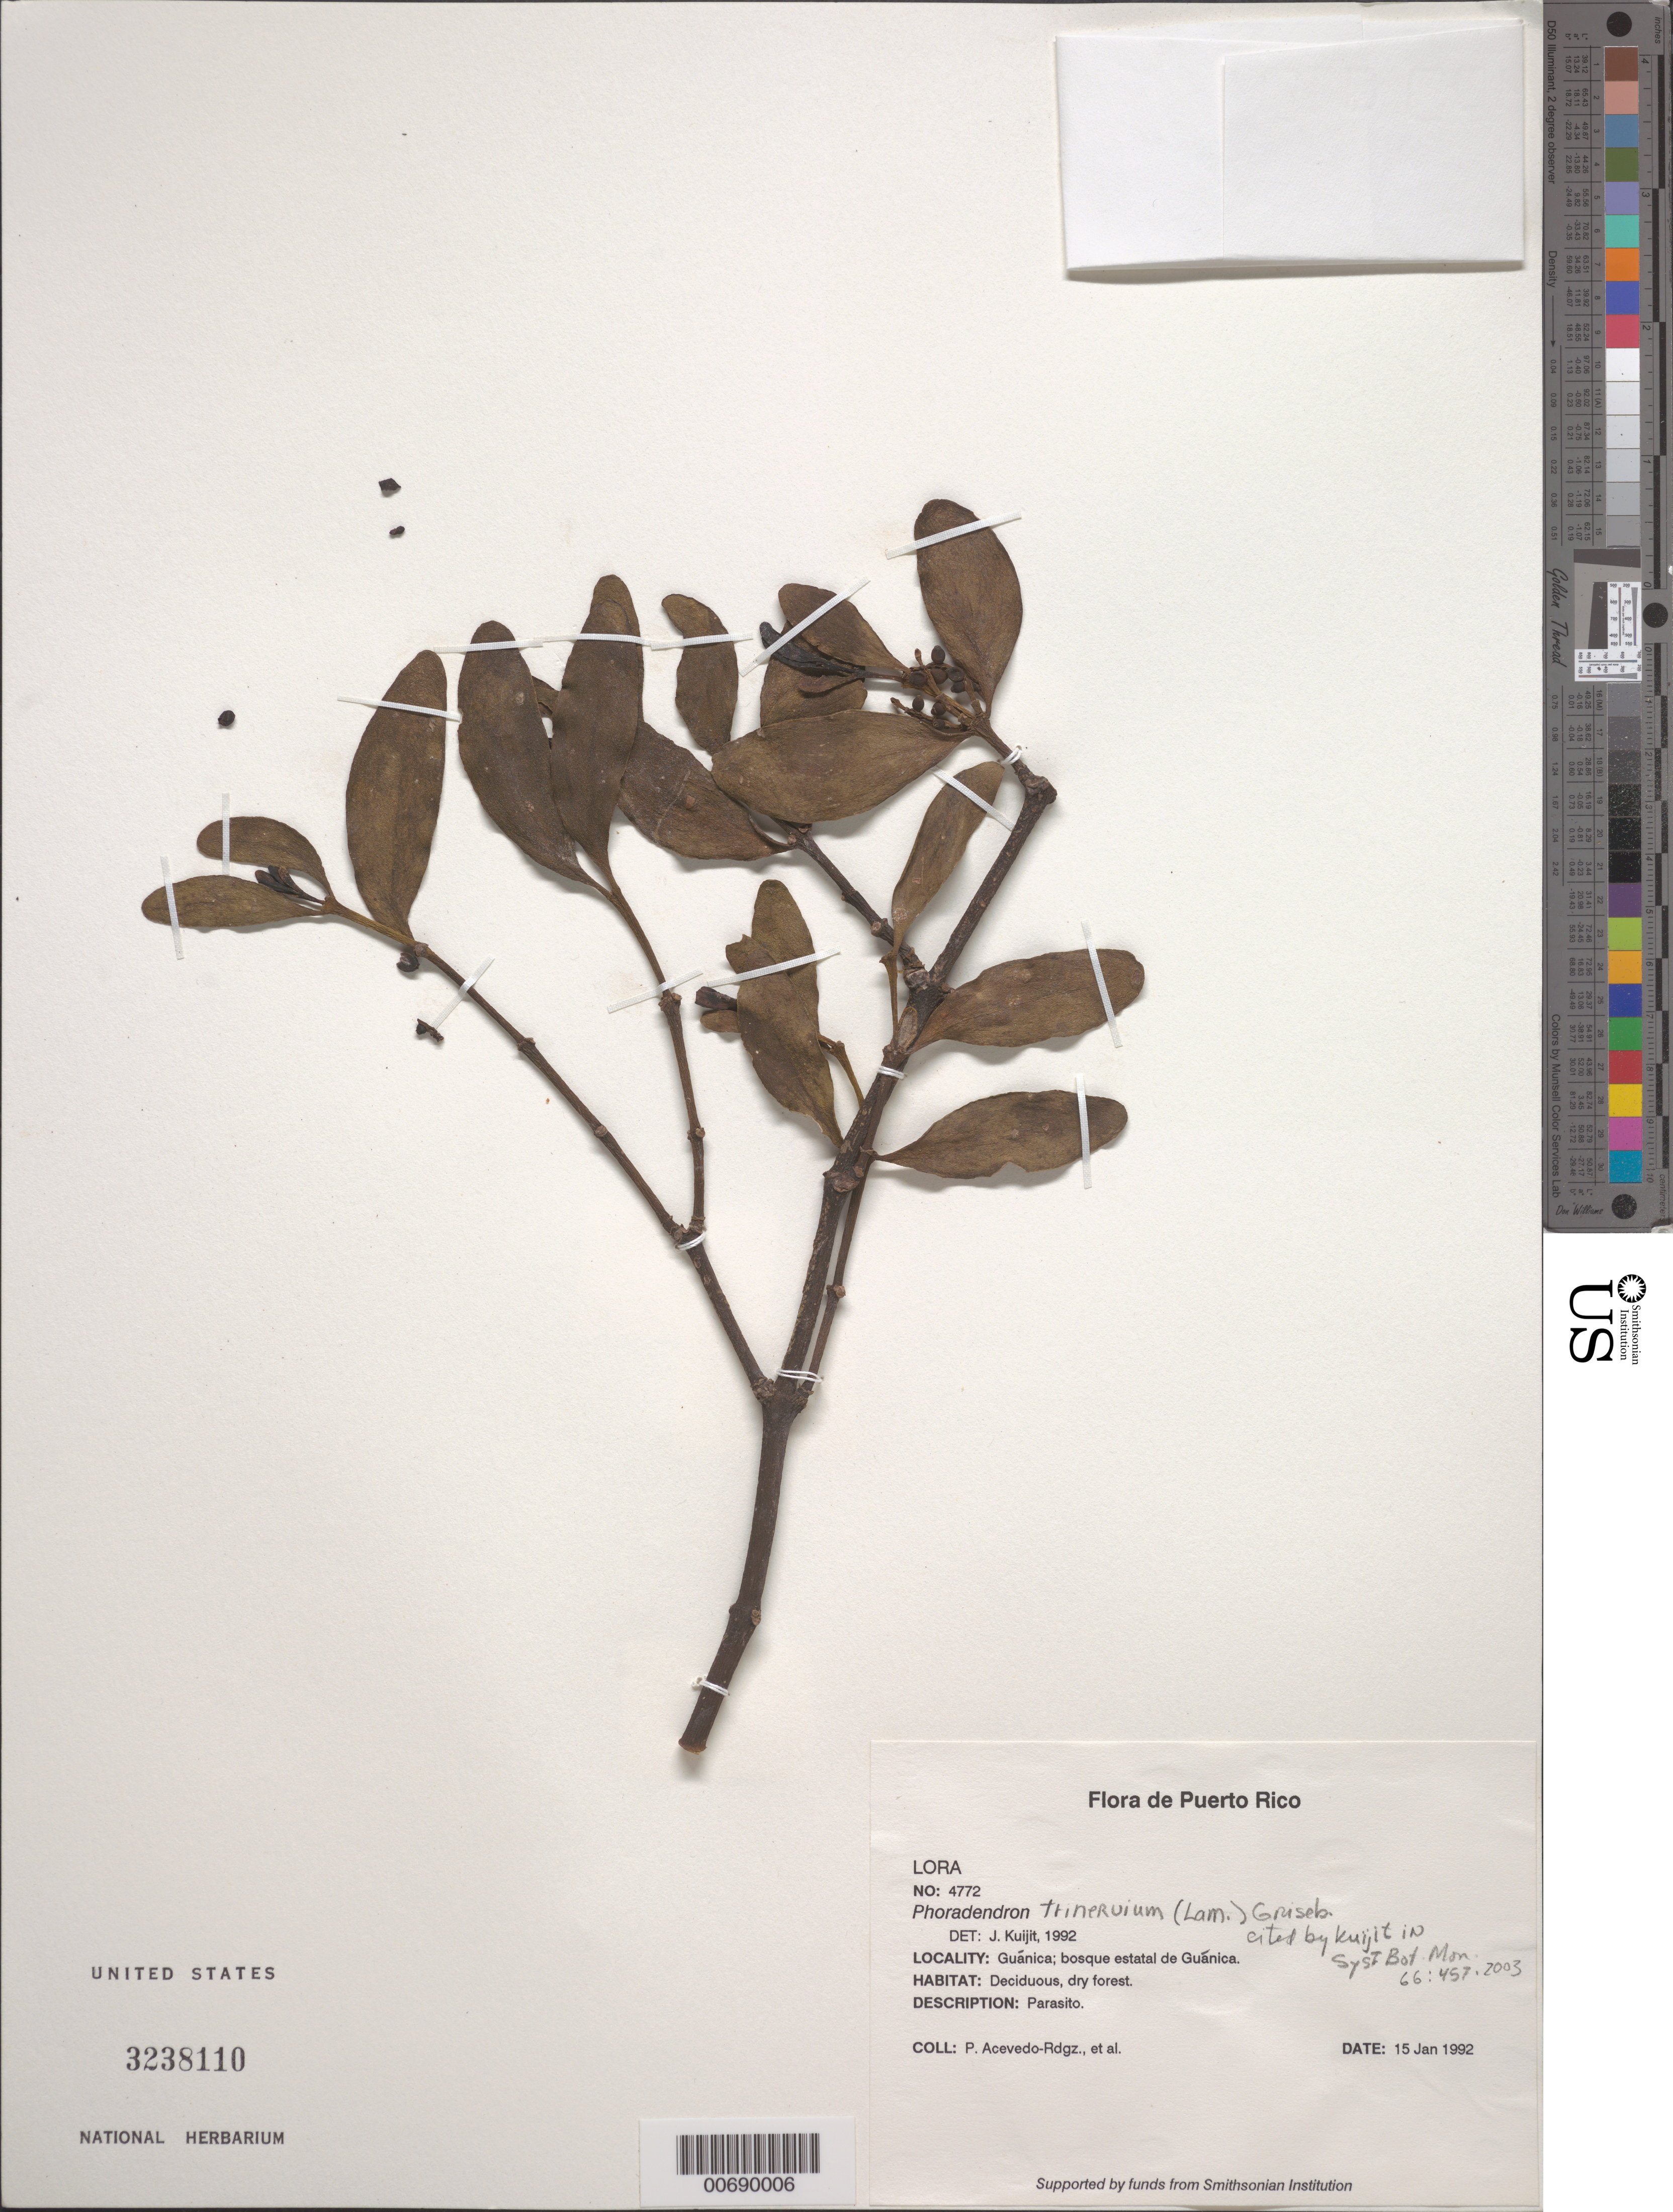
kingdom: Plantae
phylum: Tracheophyta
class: Magnoliopsida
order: Santalales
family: Viscaceae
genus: Phoradendron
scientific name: Phoradendron trinervium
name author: (Lam.) Griseb.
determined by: Kuijt, Job, (CANADA)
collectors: P. Acevedo-Rodr.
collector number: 4772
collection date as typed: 15 Jan 1992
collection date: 1992-01-15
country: Puerto Rico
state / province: Guánica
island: Puerto Rico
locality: Guánica; Bosque estatal de Guánica;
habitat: Deciduous, dry forest.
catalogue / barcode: US 3238110